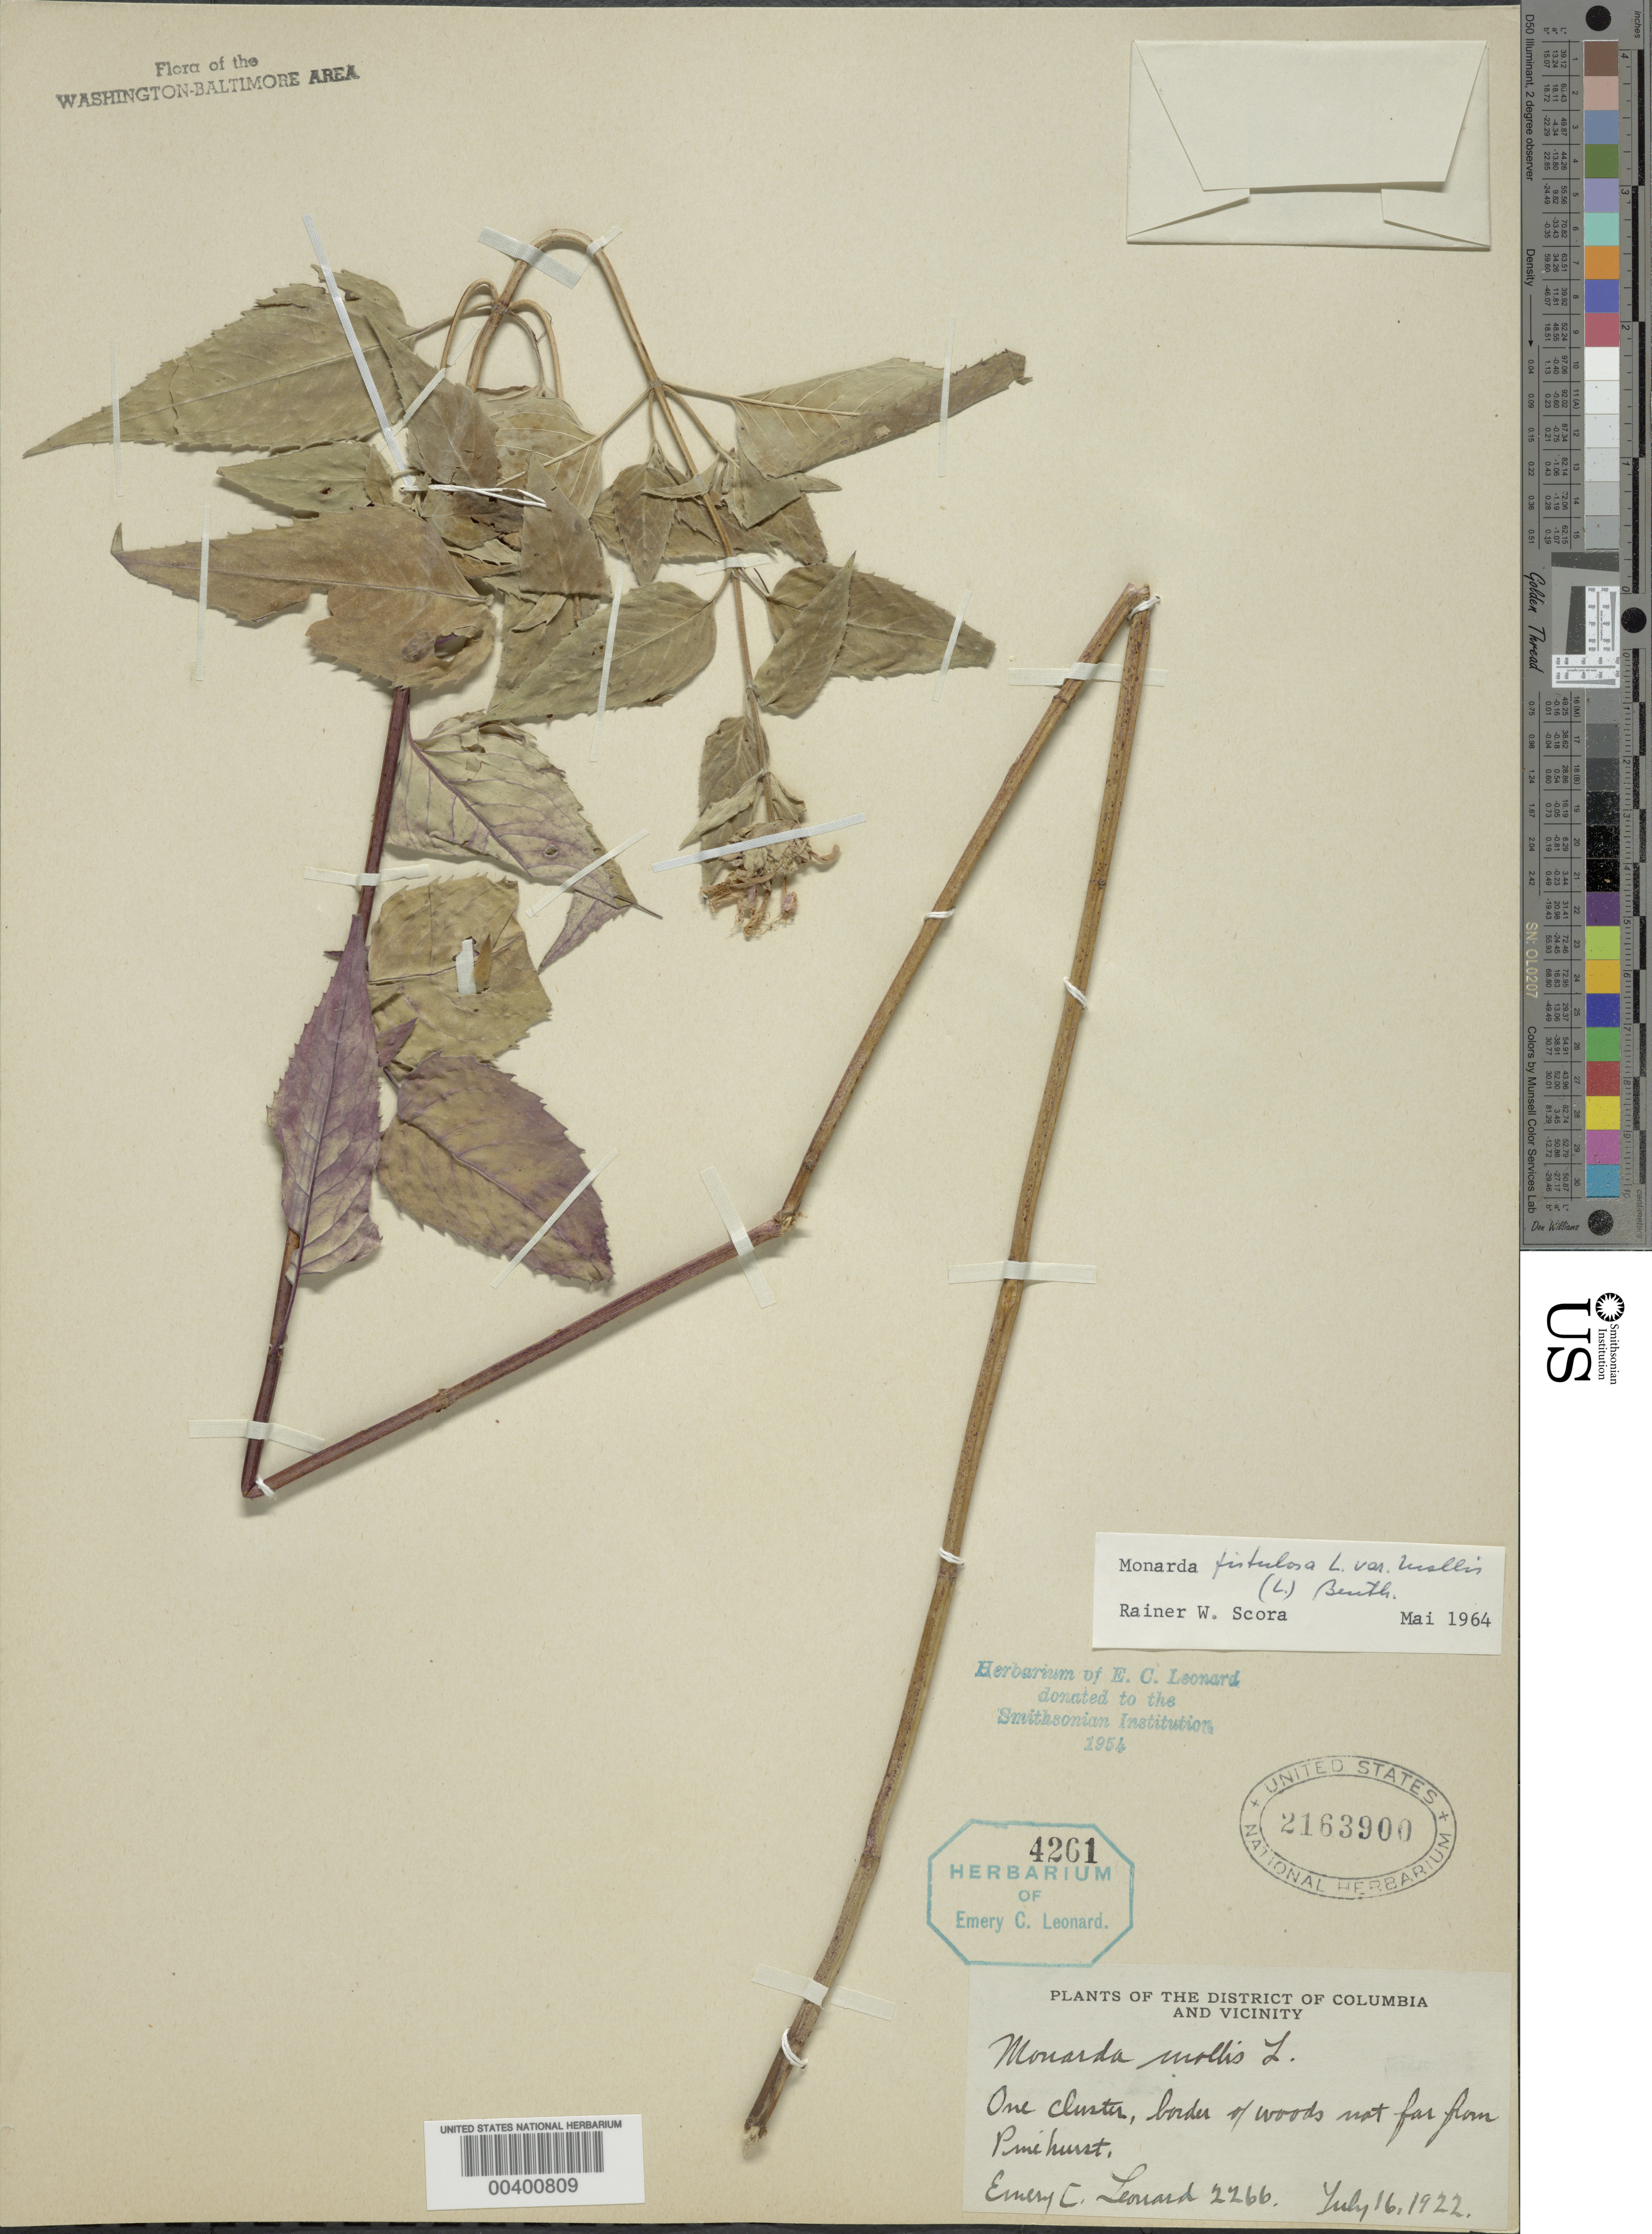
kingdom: Plantae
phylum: Tracheophyta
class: Magnoliopsida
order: Lamiales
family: Lamiaceae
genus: Monarda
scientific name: Monarda fistulosa var. mollis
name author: (L.) L.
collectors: E. C. Leonard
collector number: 2266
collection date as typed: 16 Jul 1922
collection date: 1922-07-16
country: United States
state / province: District of Columbia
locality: Pinehurst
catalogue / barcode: US 2163900